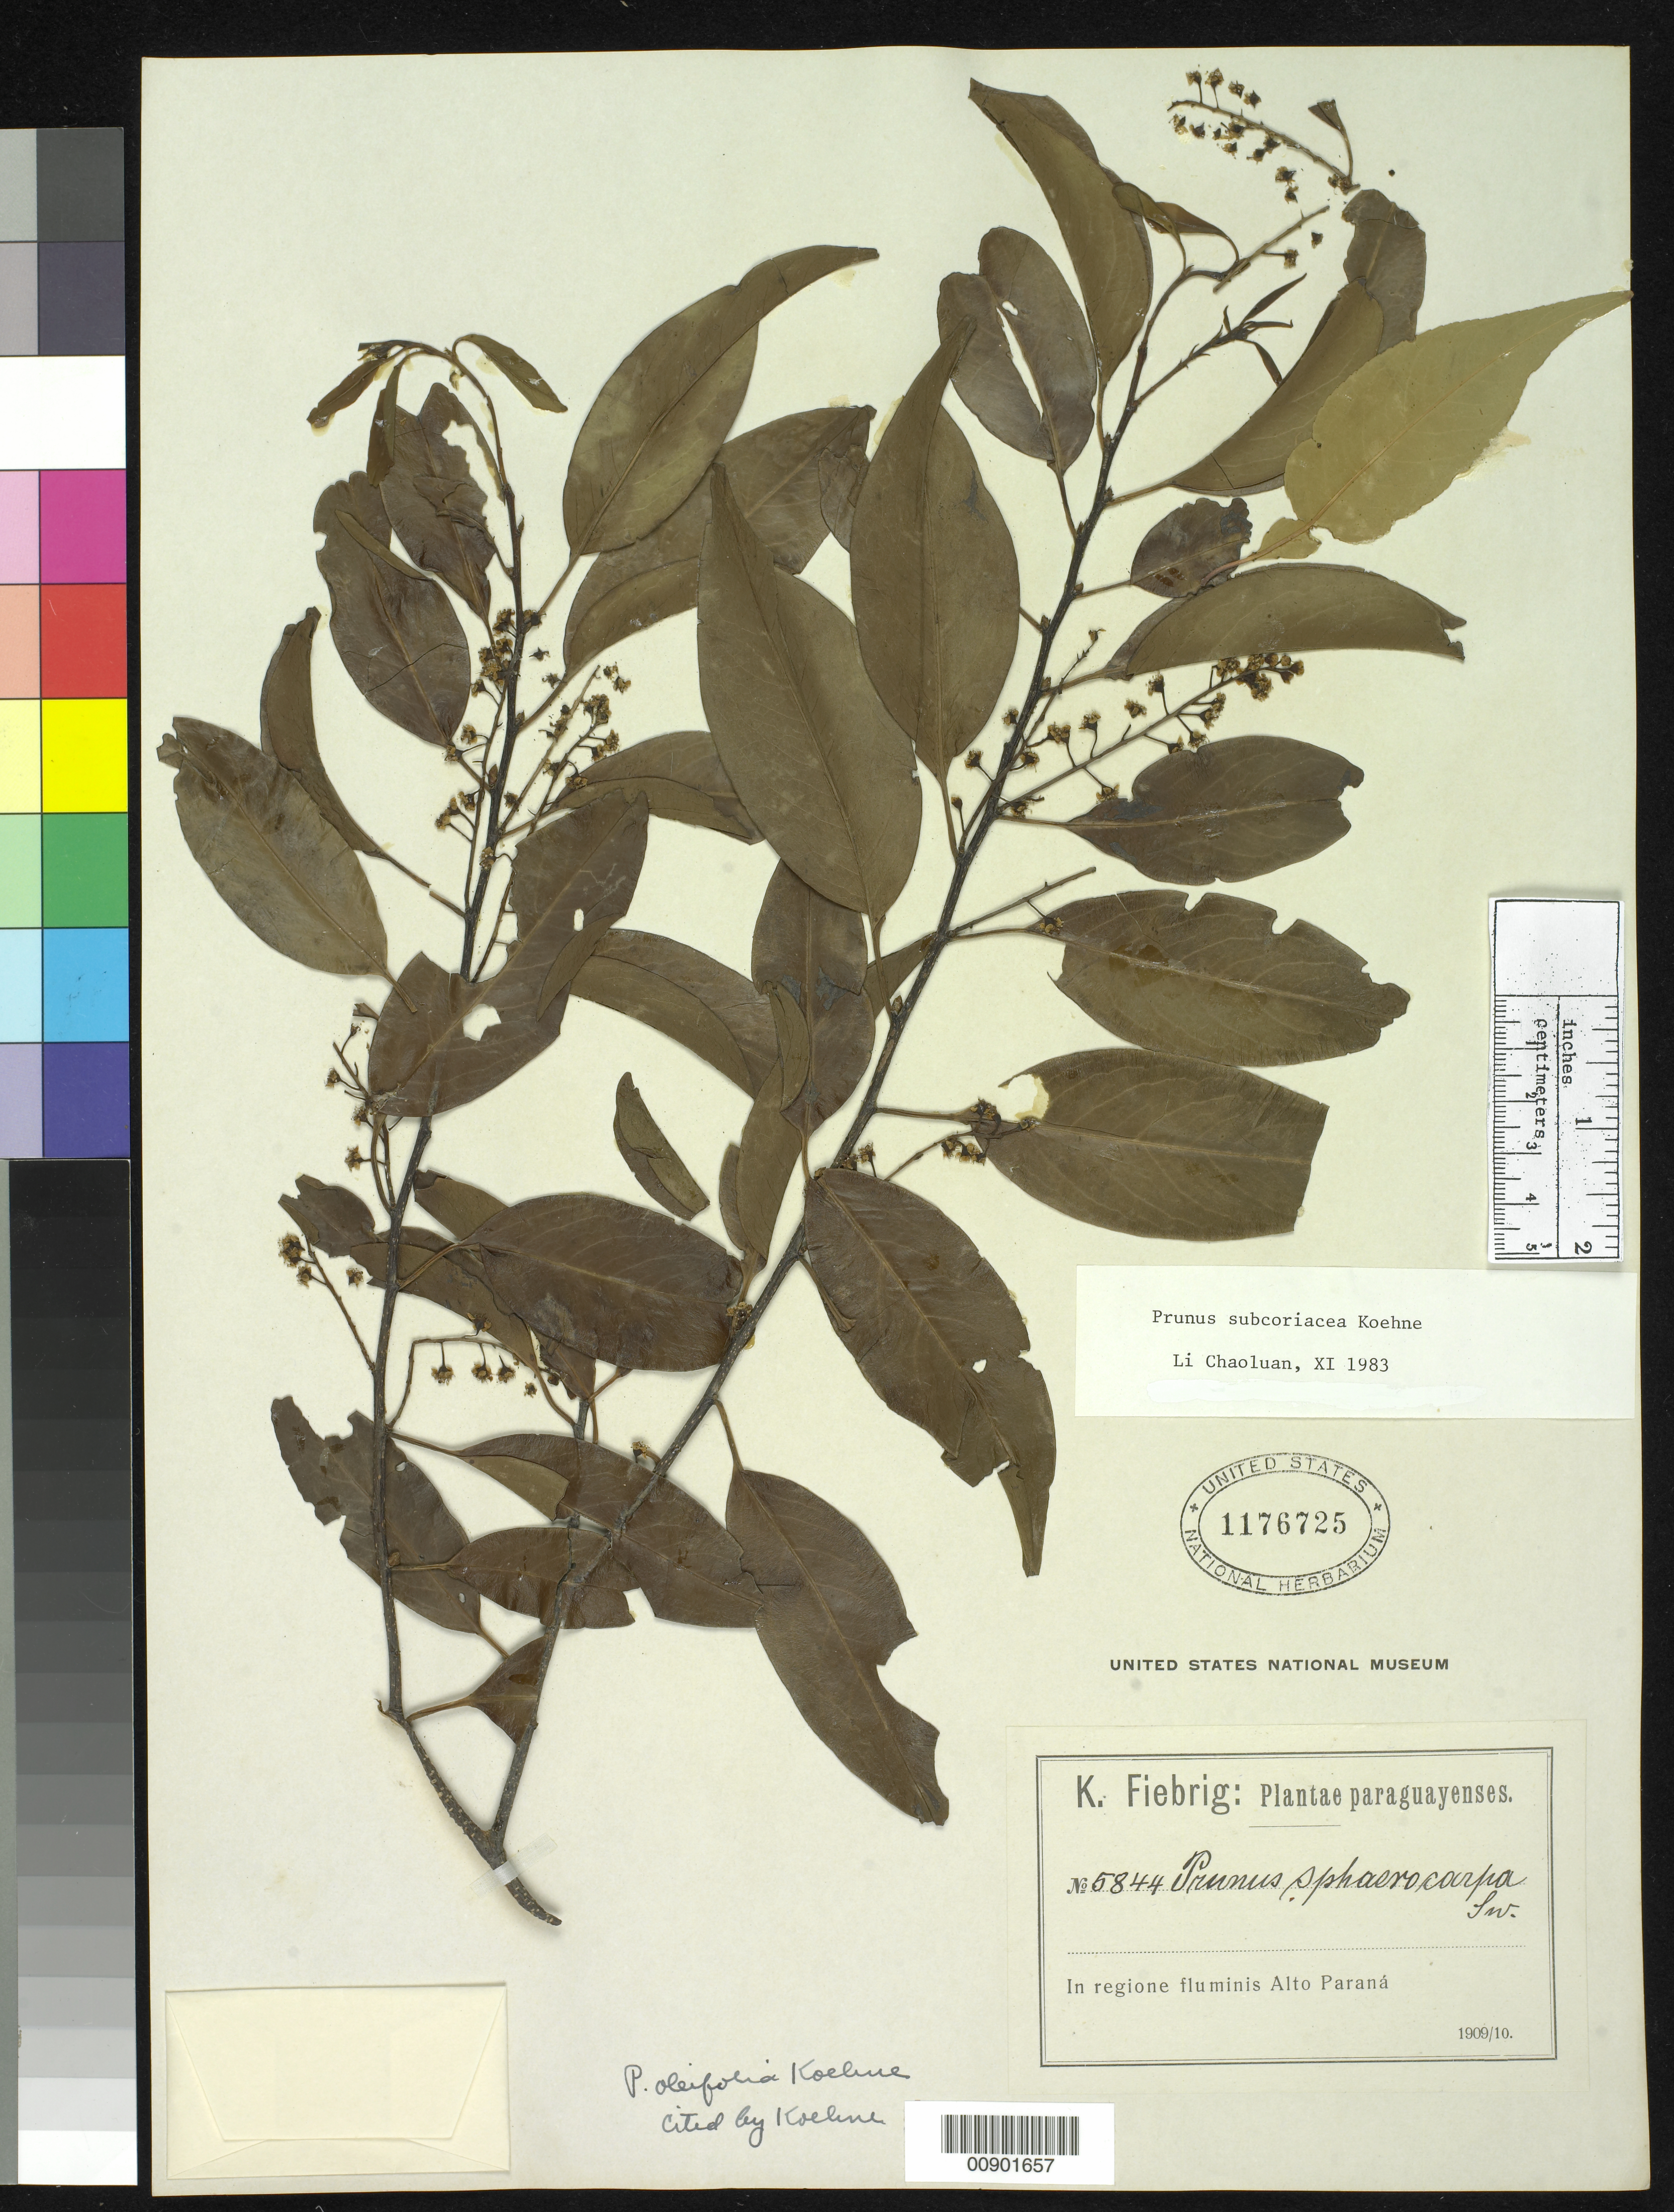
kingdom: Plantae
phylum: Tracheophyta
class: Magnoliopsida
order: Rosales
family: Rosaceae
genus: Prunus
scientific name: Prunus oleifolia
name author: Koehne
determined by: Li, Chaoluan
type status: Syntype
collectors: K. Fiebrig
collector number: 5844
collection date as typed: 1909 to -- --- 1910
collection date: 1909/1910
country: Paraguay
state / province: Alto Parana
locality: In regione fluminis Alto Paraná.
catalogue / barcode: US 1176725